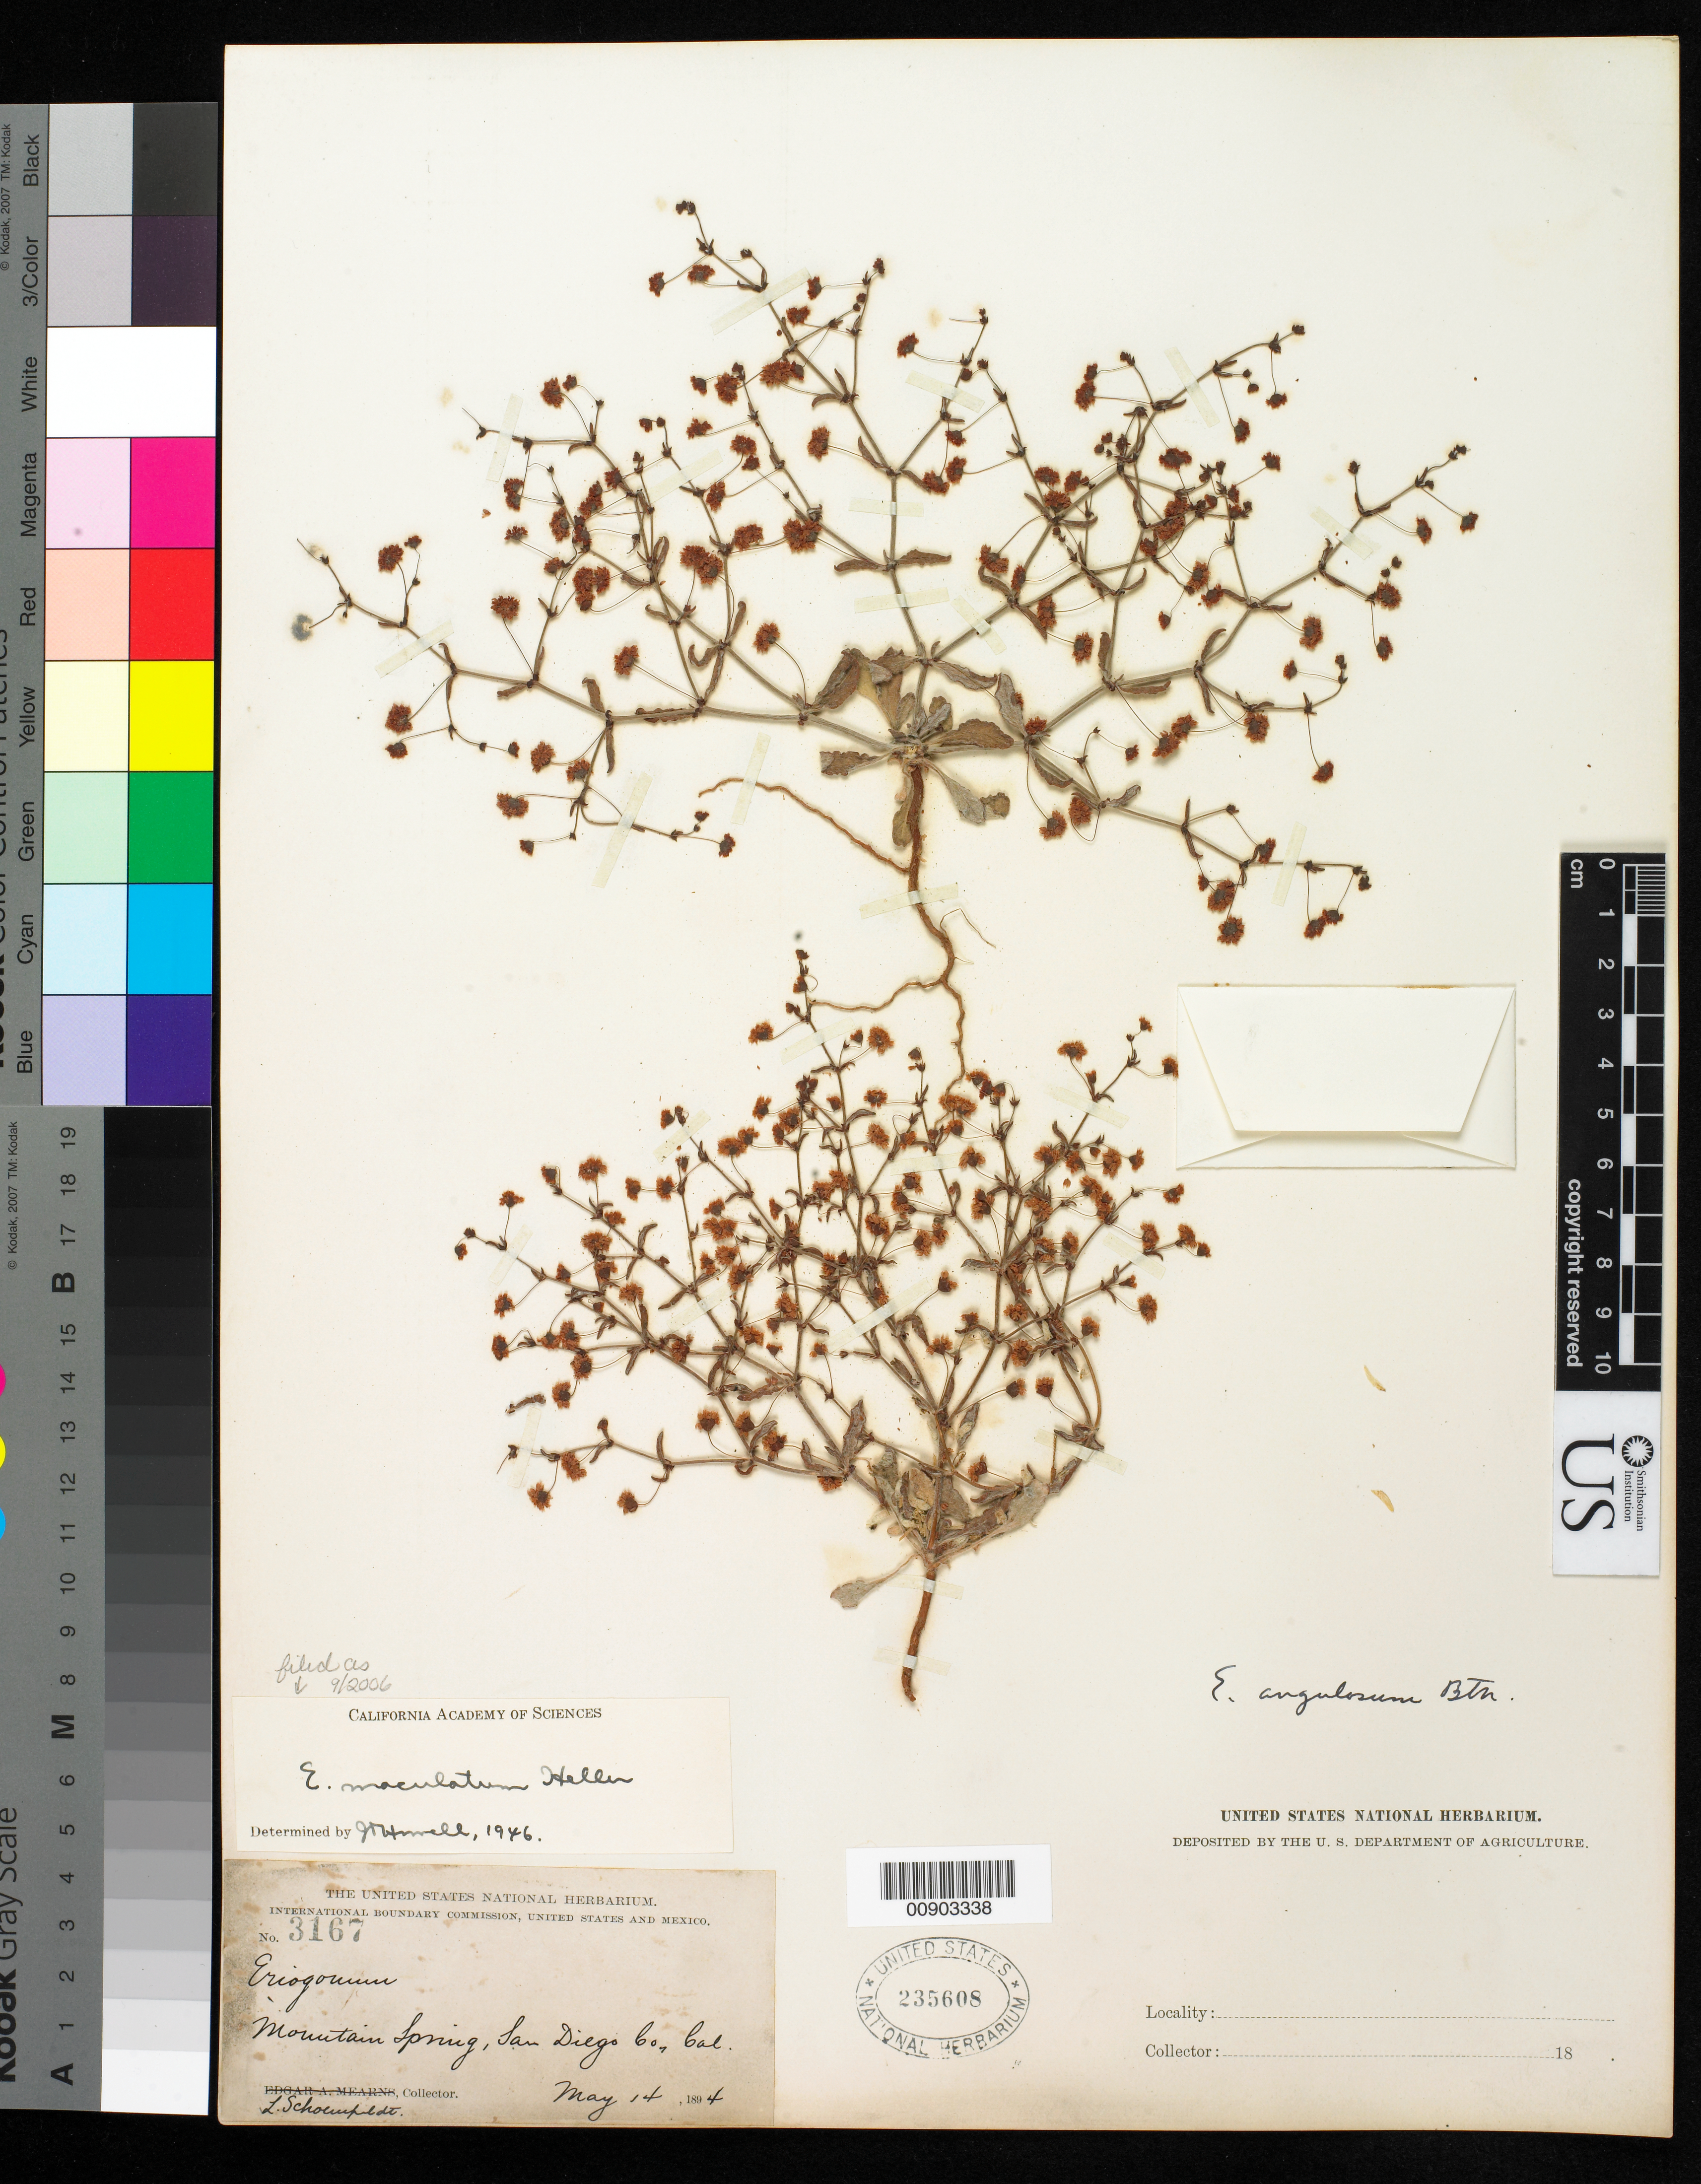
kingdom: Plantae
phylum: Tracheophyta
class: Magnoliopsida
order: Caryophyllales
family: Polygonaceae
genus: Eriogonum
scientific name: Eriogonum maculatum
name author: A. Heller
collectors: L. Schoenfeldt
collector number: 3167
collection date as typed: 14 May 1894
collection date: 1894-05-14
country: United States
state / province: California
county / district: San Diego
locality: Mountain Spring, San Diego County, California.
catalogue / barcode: US 235608